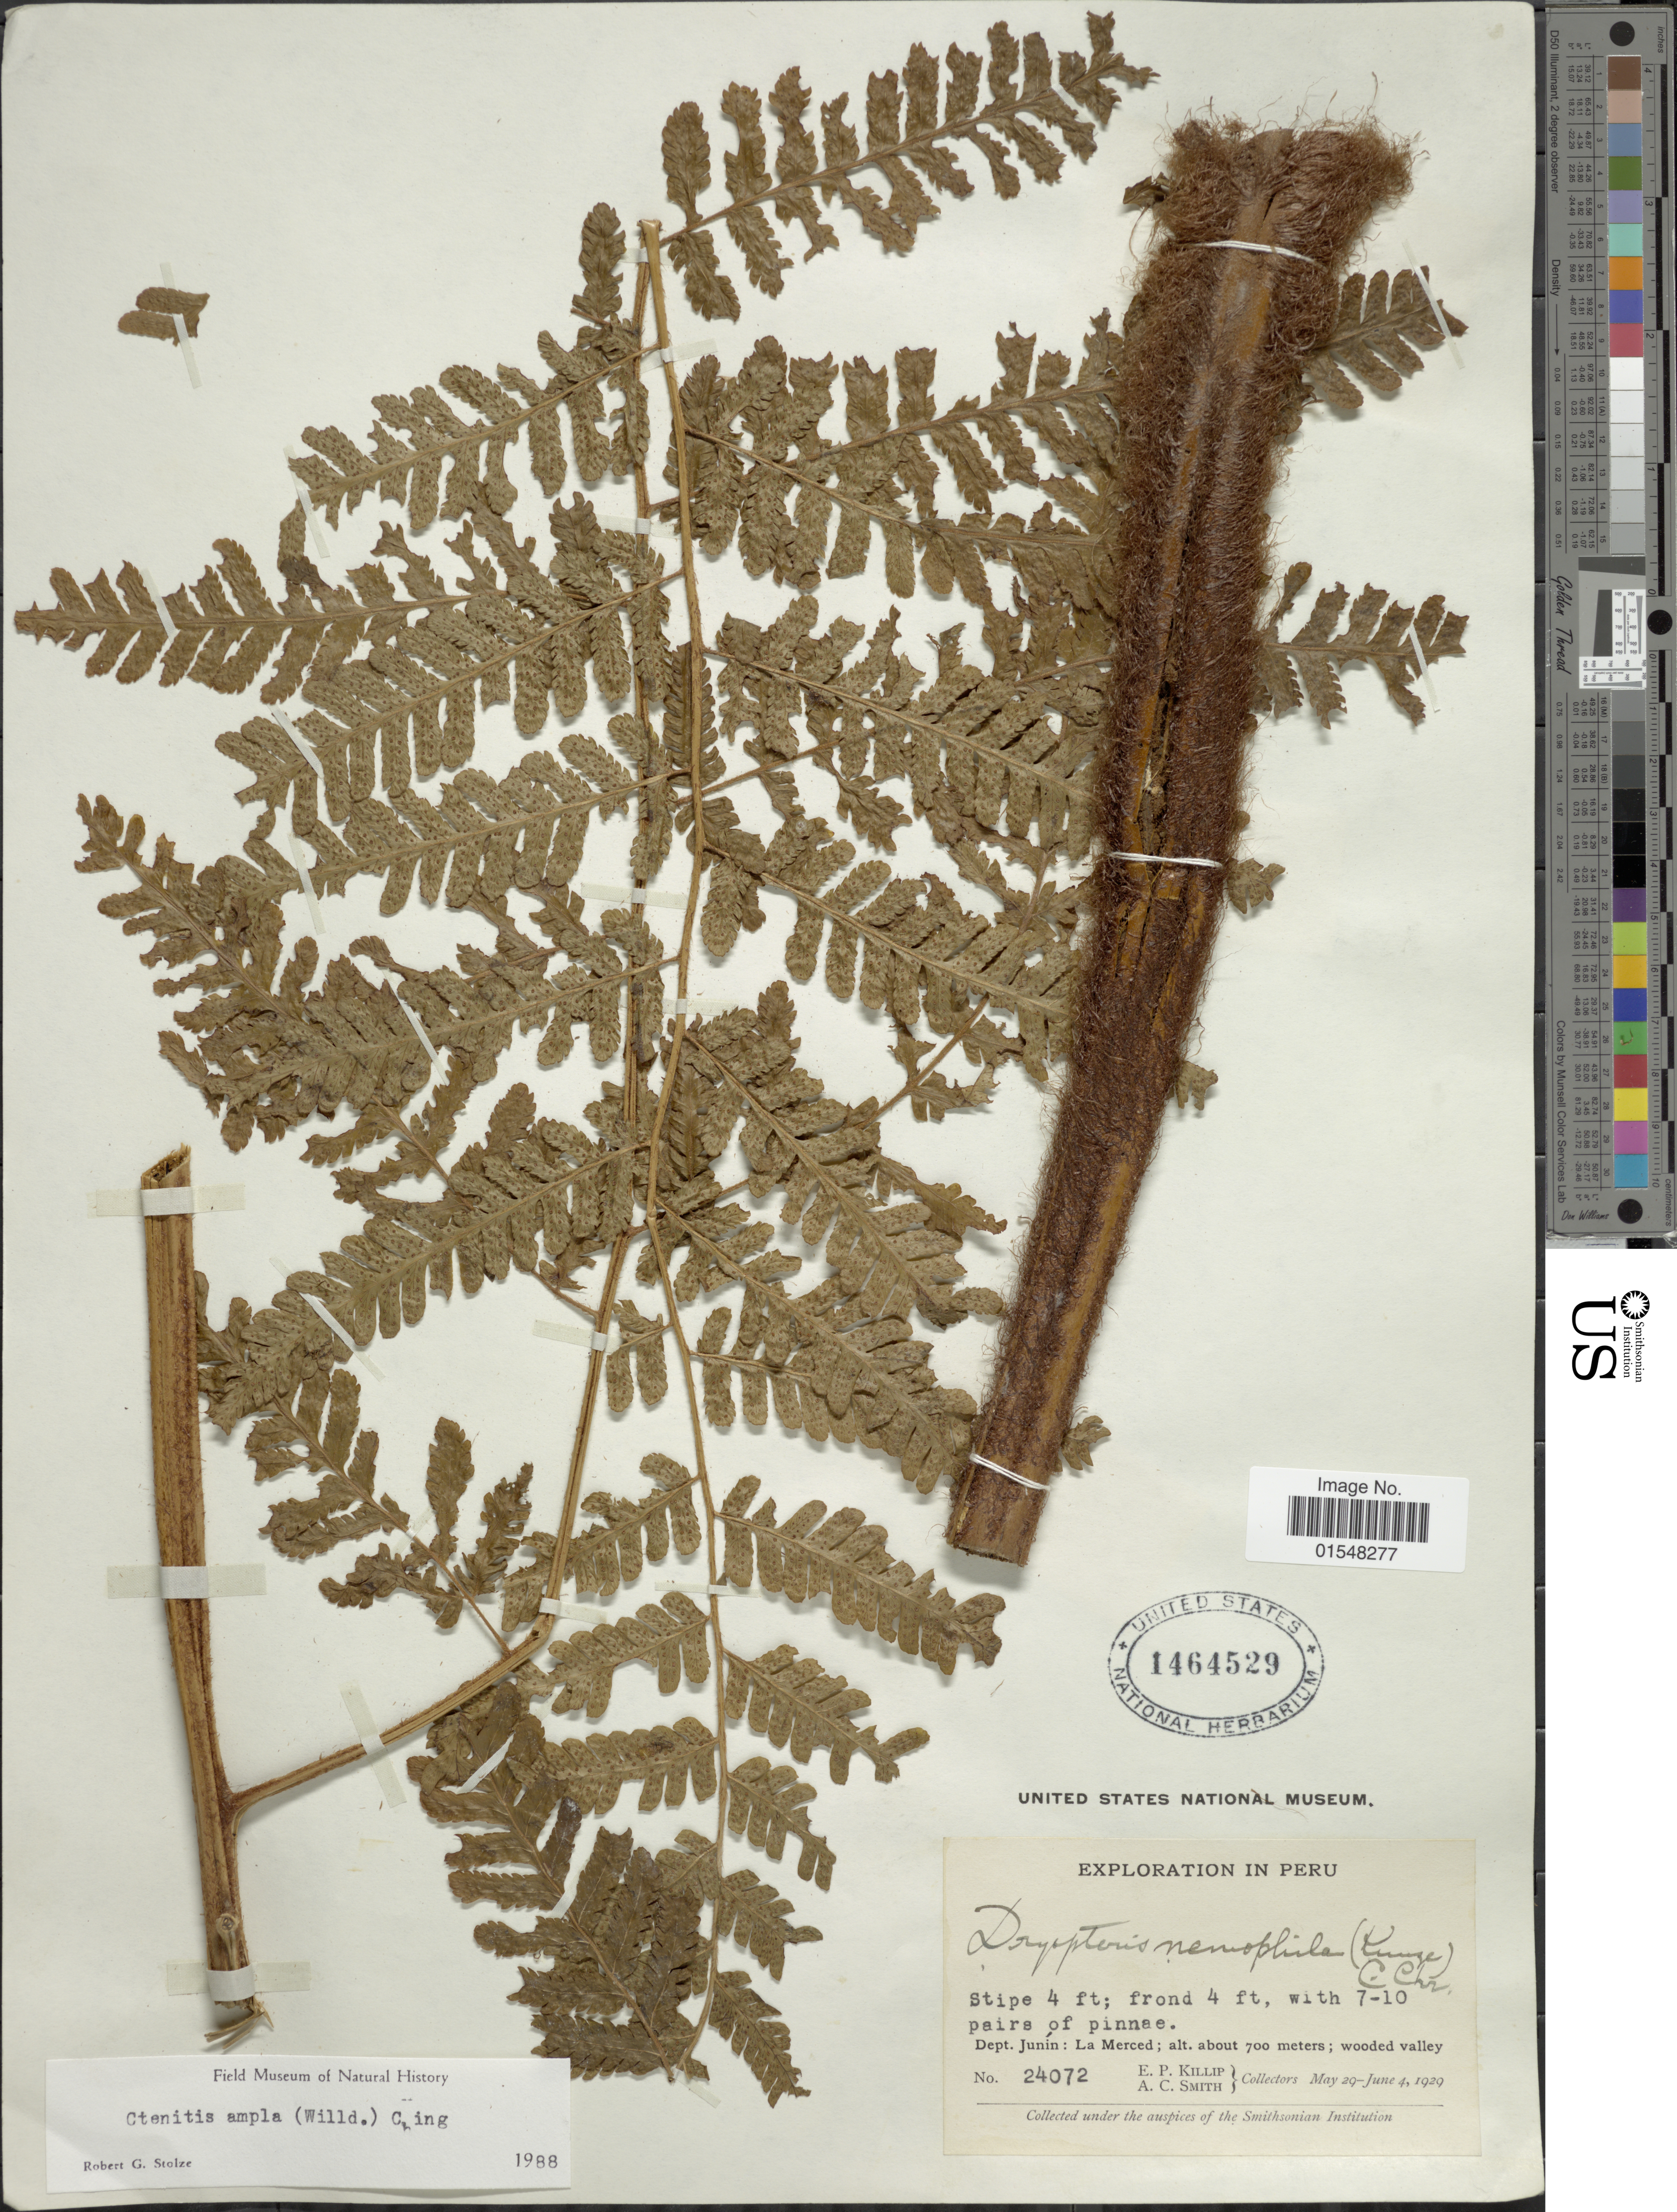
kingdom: Plantae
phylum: Tracheophyta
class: Polypodiopsida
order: Polypodiales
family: Dryopteridaceae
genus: Ctenitis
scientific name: Ctenitis ampla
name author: (Humb. & Bonpl. ex Willd.) Ching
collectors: E. P. Killip & A. C. Smith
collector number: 24072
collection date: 1929-05-29/1929-06-04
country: Peru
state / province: Junín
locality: La Merced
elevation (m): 700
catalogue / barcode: US 1464529